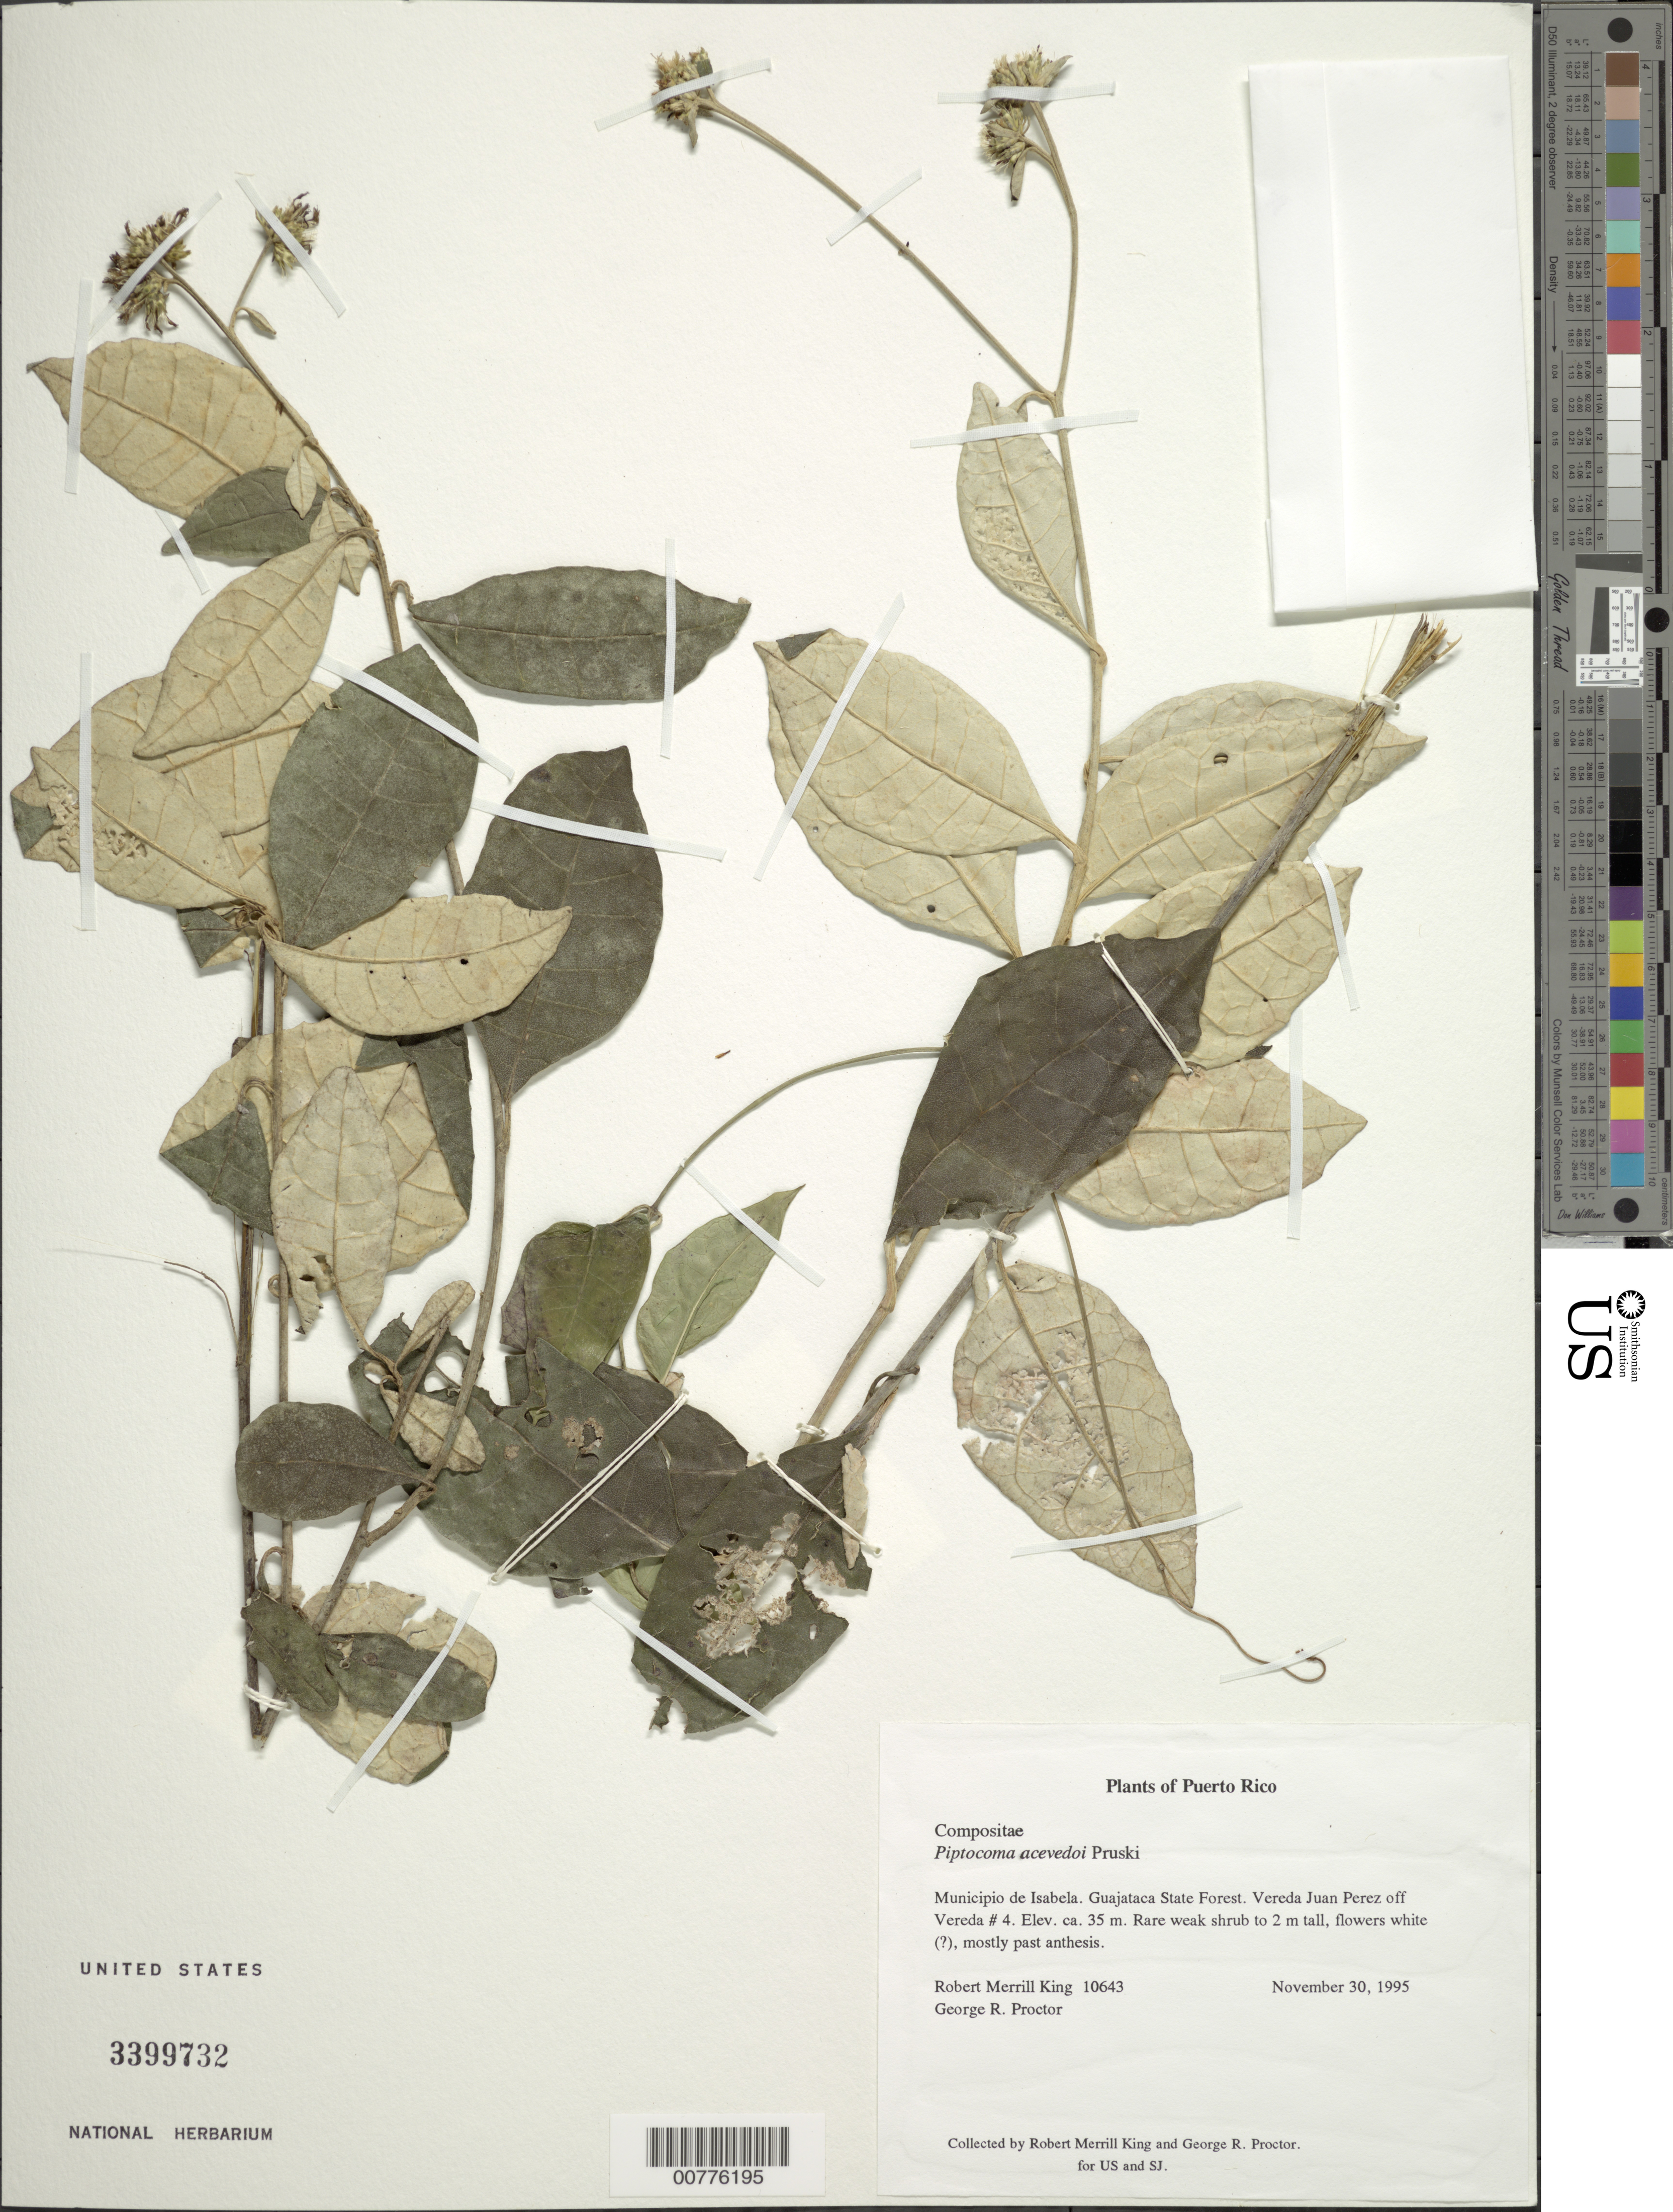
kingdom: Plantae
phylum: Tracheophyta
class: Magnoliopsida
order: Asterales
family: Asteraceae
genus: Piptocoma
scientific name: Piptocoma acevedoi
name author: Pruski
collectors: R. M. King & G. R. Proctor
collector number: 10643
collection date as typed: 30 Nov 1995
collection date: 1995-11-30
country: Puerto Rico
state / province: Isabela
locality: Municipio de Isabela. Guajataca State Forest. Vereda Juan Perez off Vereda # 4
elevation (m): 35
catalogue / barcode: US 3399732